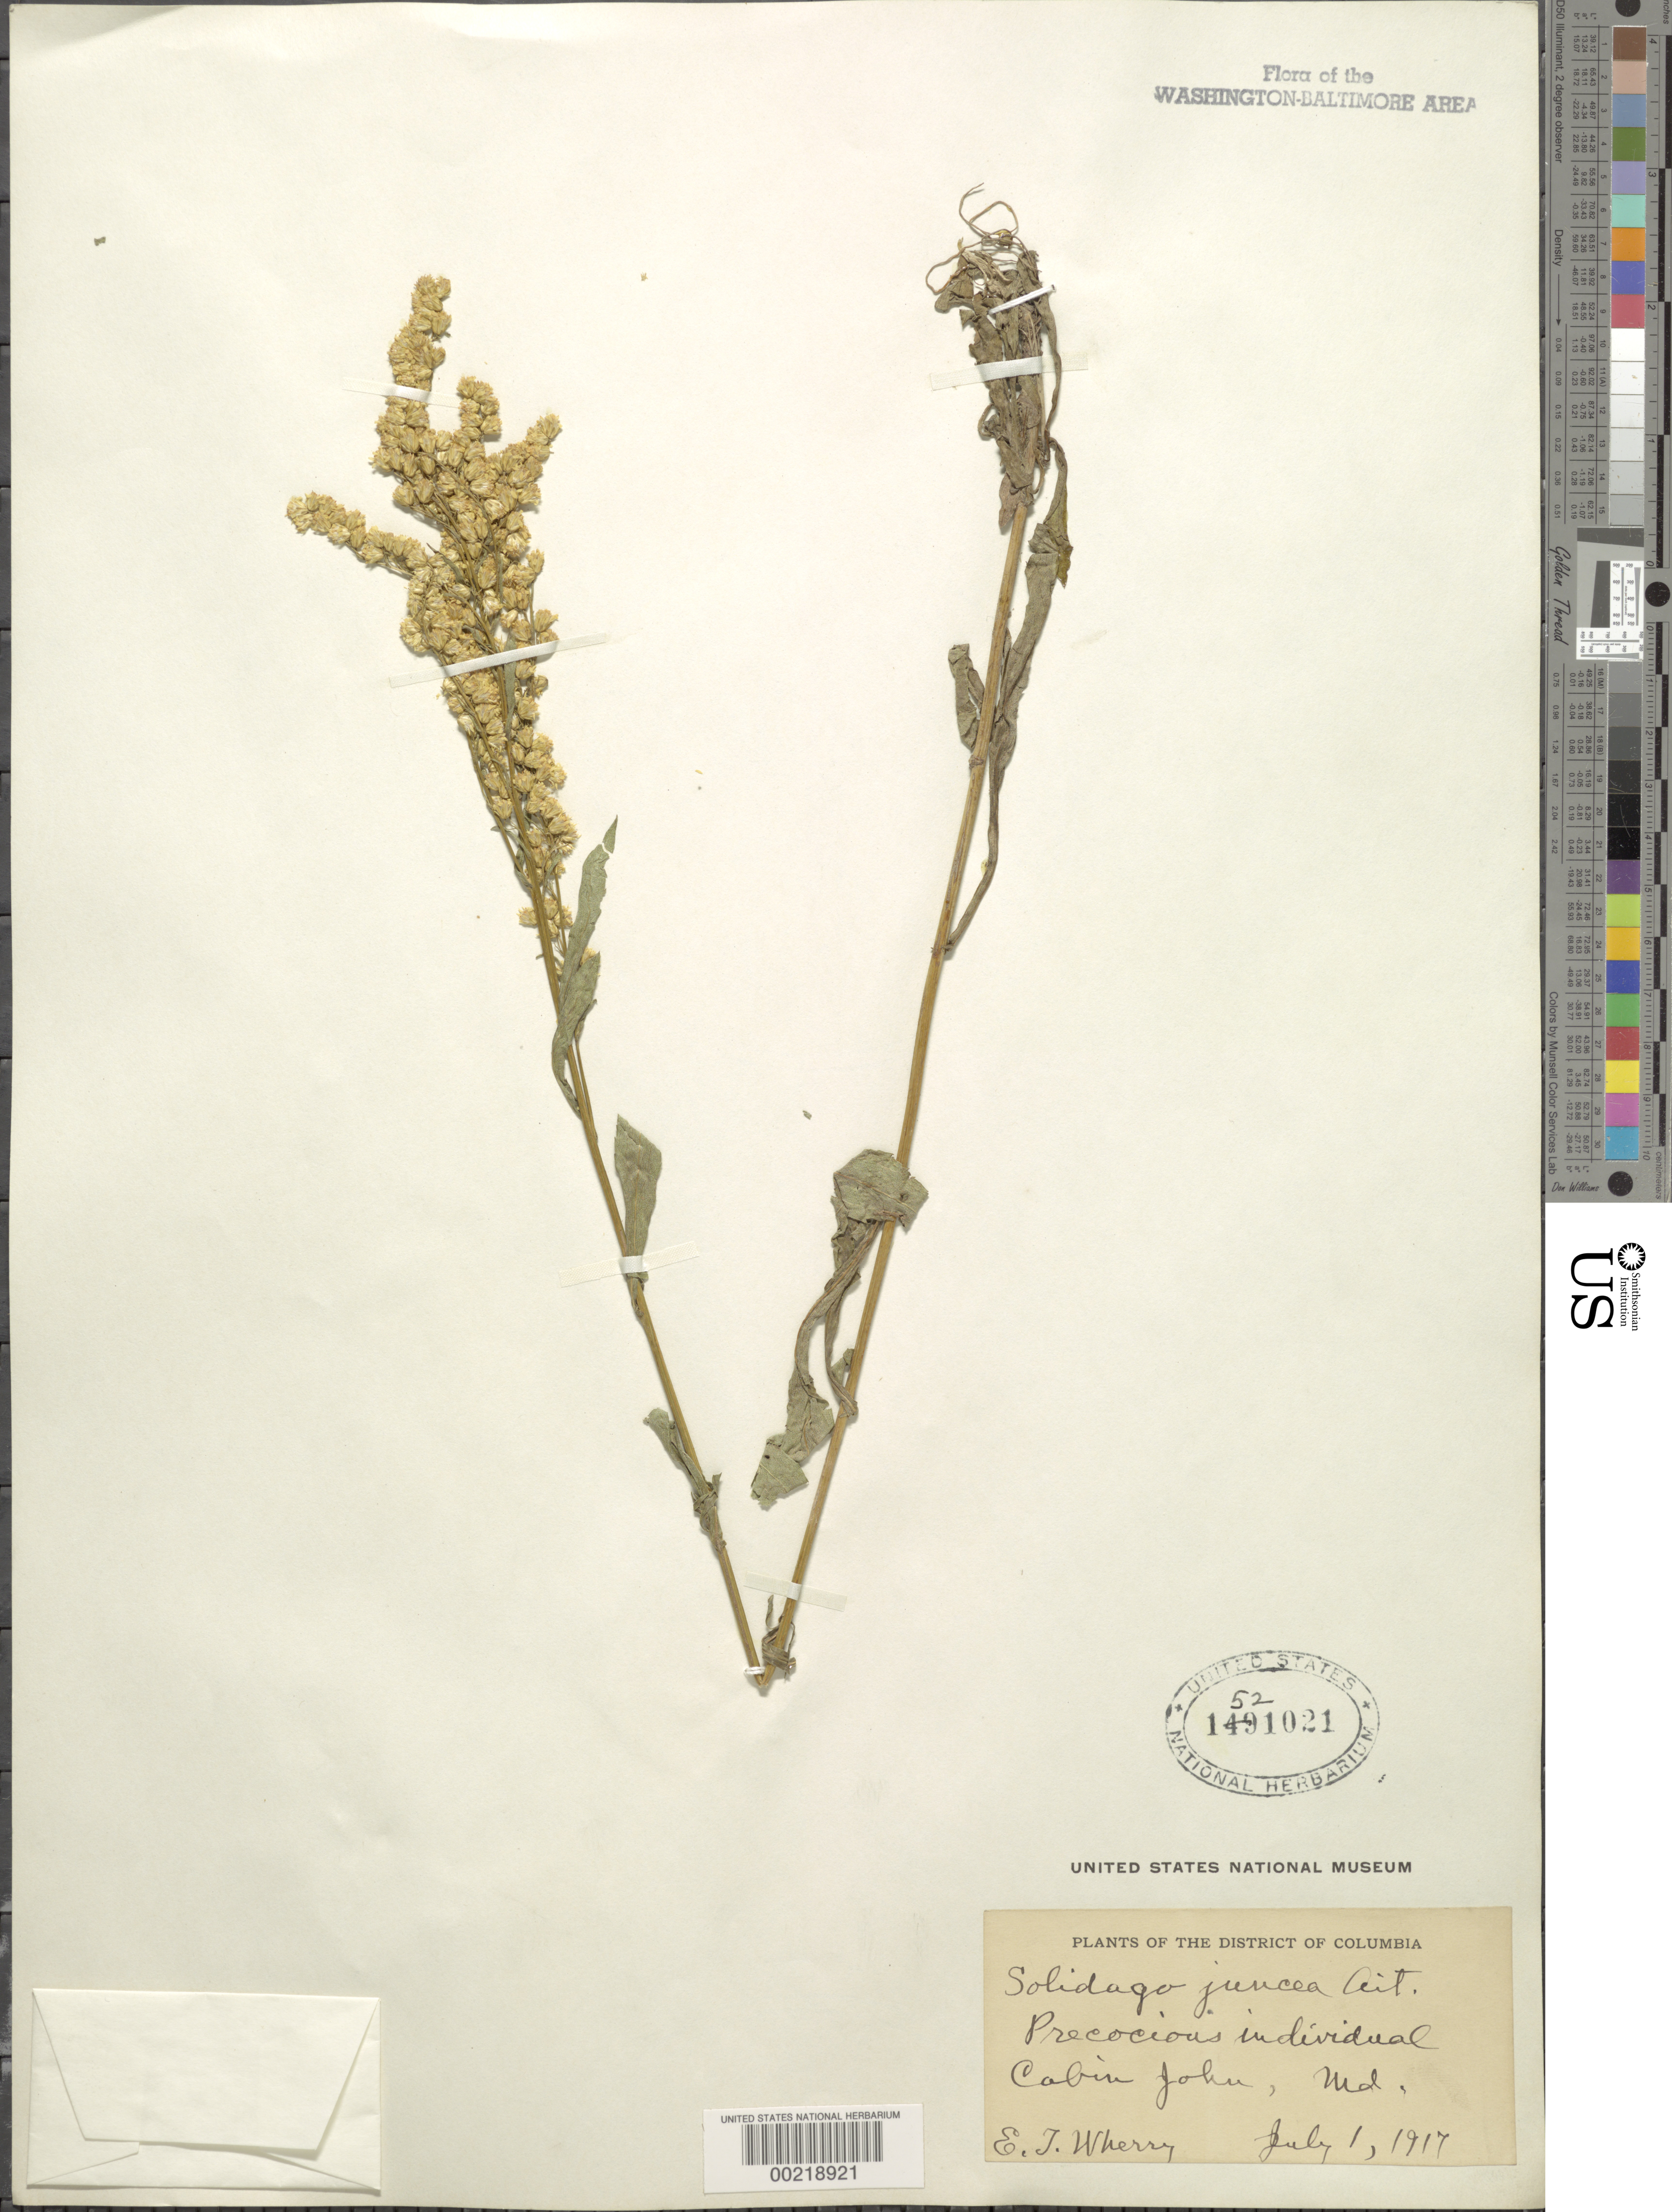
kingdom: Plantae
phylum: Tracheophyta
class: Magnoliopsida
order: Asterales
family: Asteraceae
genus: Solidago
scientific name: Solidago juncea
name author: Aiton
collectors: E. T. Wherry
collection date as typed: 01 Jul 1917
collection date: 1917-07-01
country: United States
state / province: Maryland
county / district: Montgomery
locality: Cabin John C. & O. Canal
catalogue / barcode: US 1521021